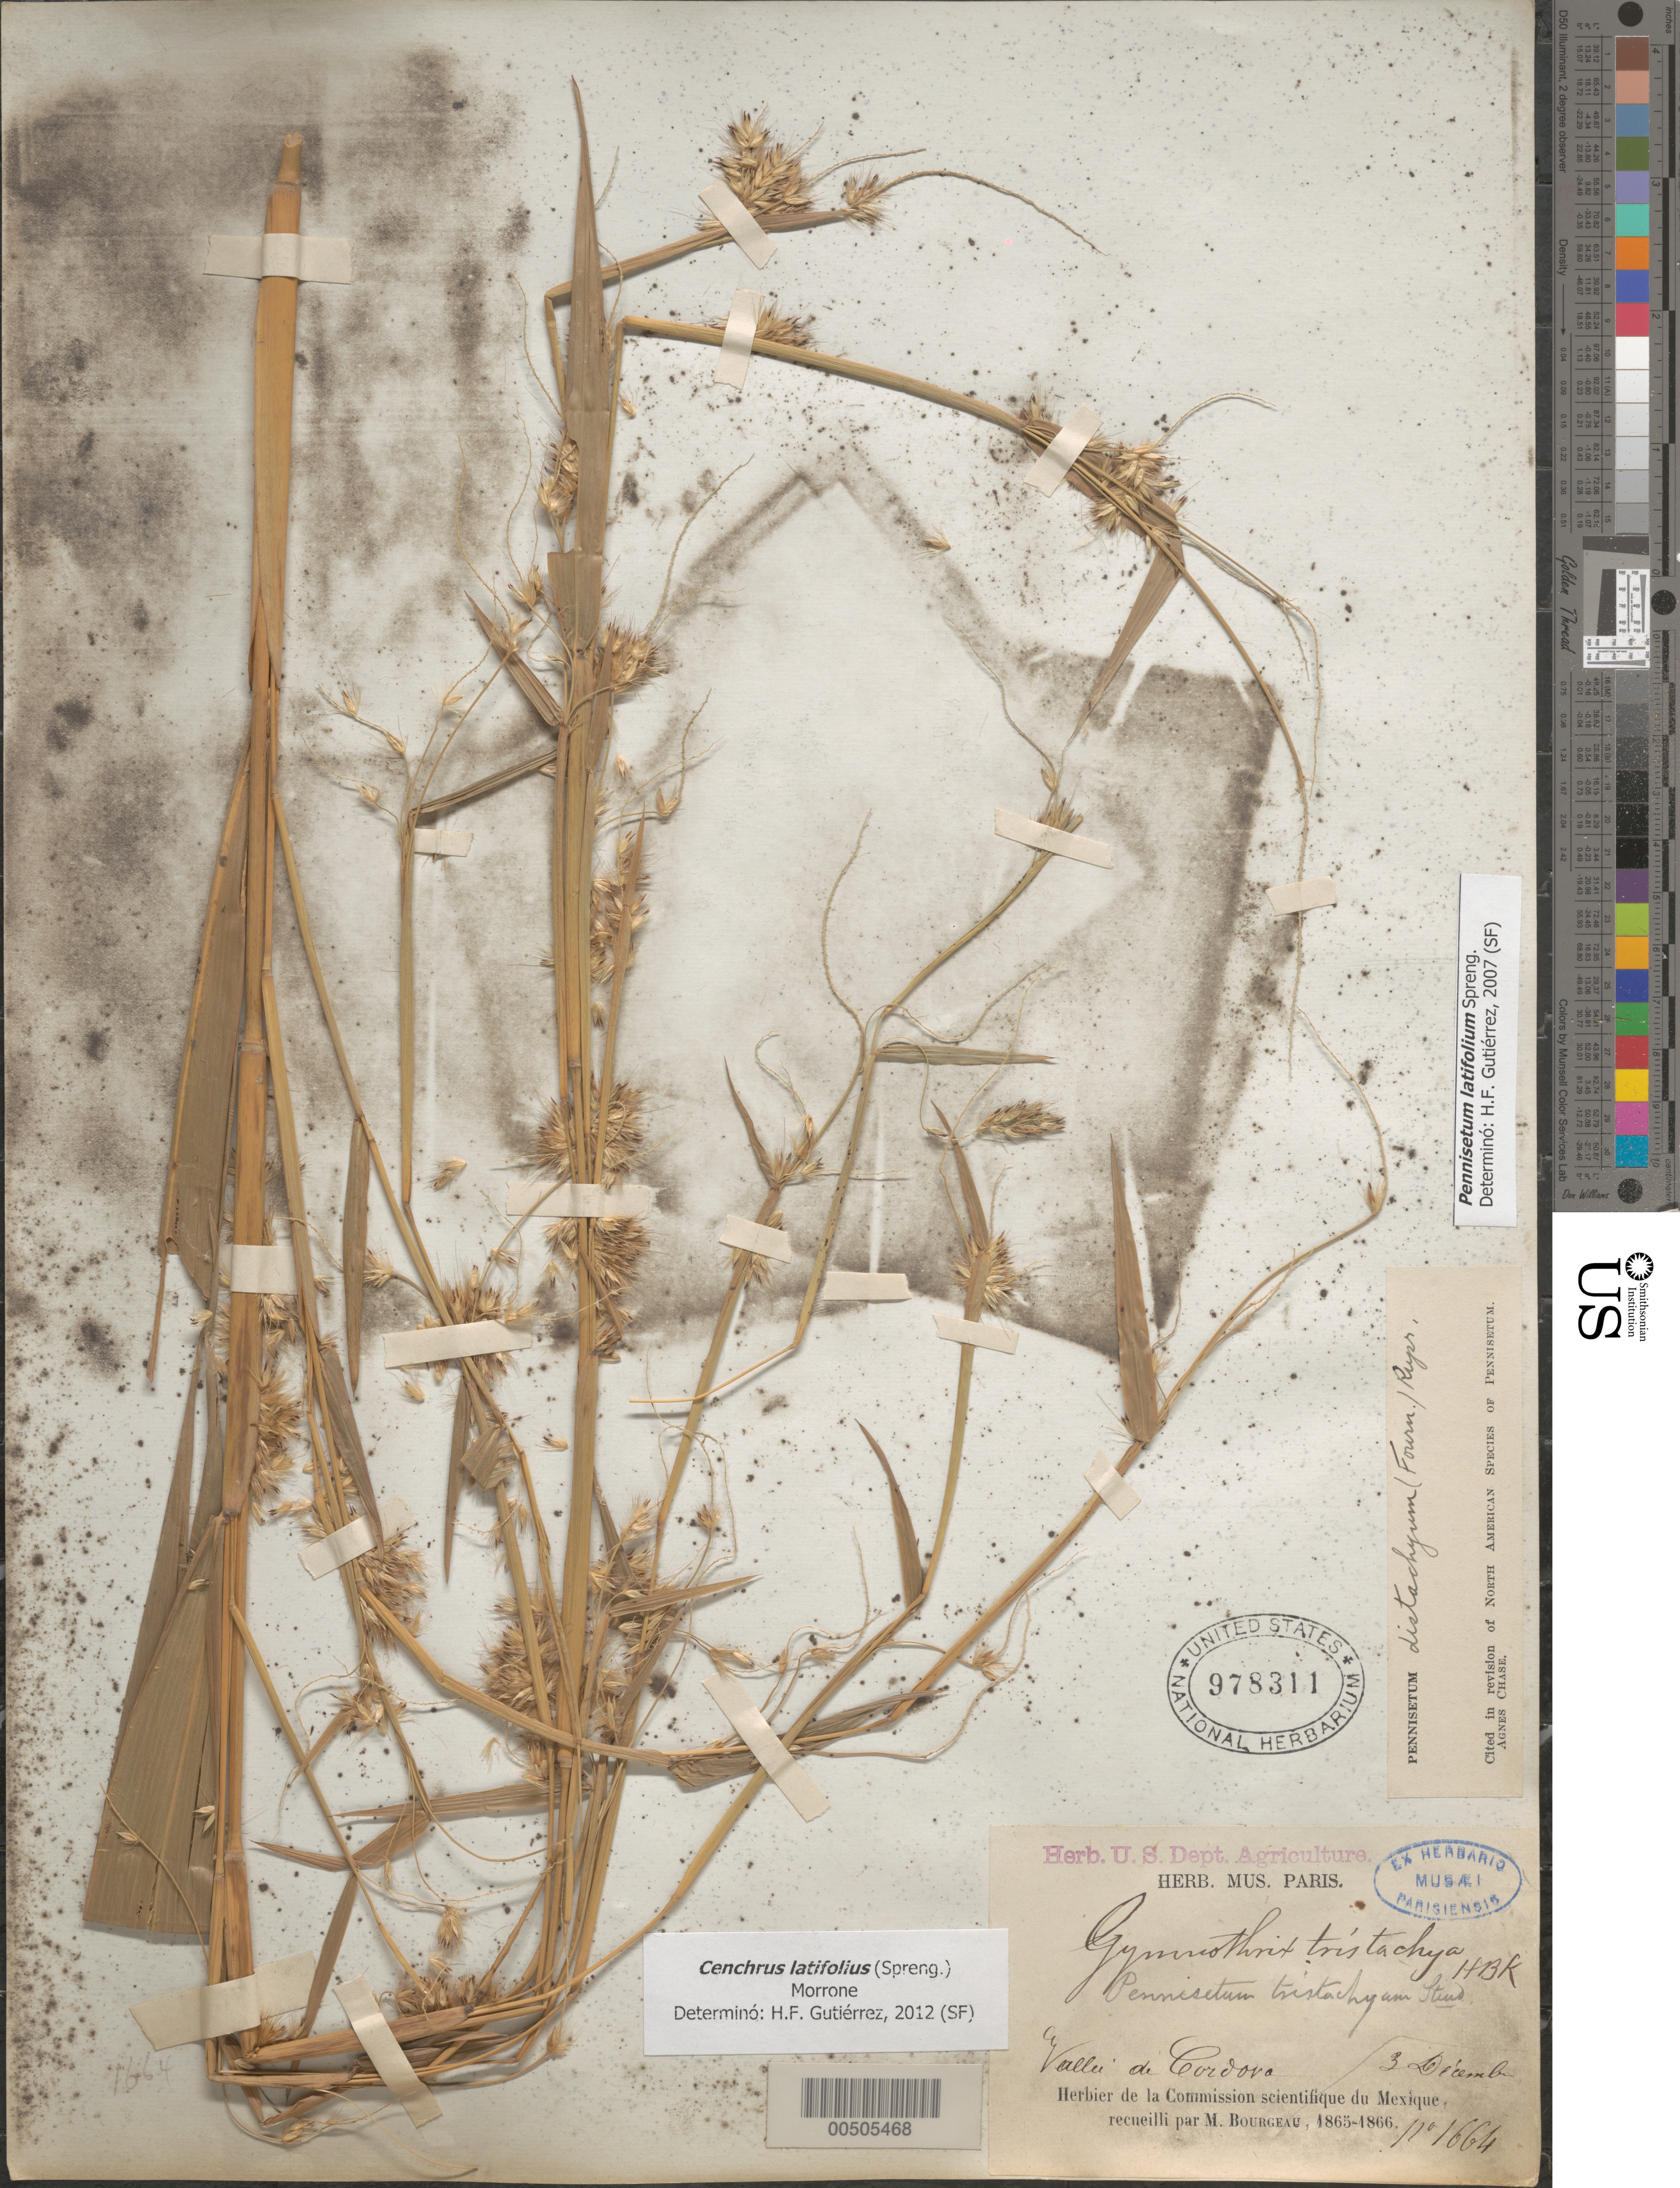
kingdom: Plantae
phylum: Tracheophyta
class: Liliopsida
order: Poales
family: Poaceae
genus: Cenchrus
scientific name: Cenchrus latifolius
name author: (Spreng.) Morrone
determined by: Gutiérrez, H. F.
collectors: E. Bourgeau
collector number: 1664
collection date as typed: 3 Dec 1865 or 3 Dec 1866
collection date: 1865-12-03 or 1866-12-03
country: Mexico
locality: Valle de Cordova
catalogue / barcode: US 978311